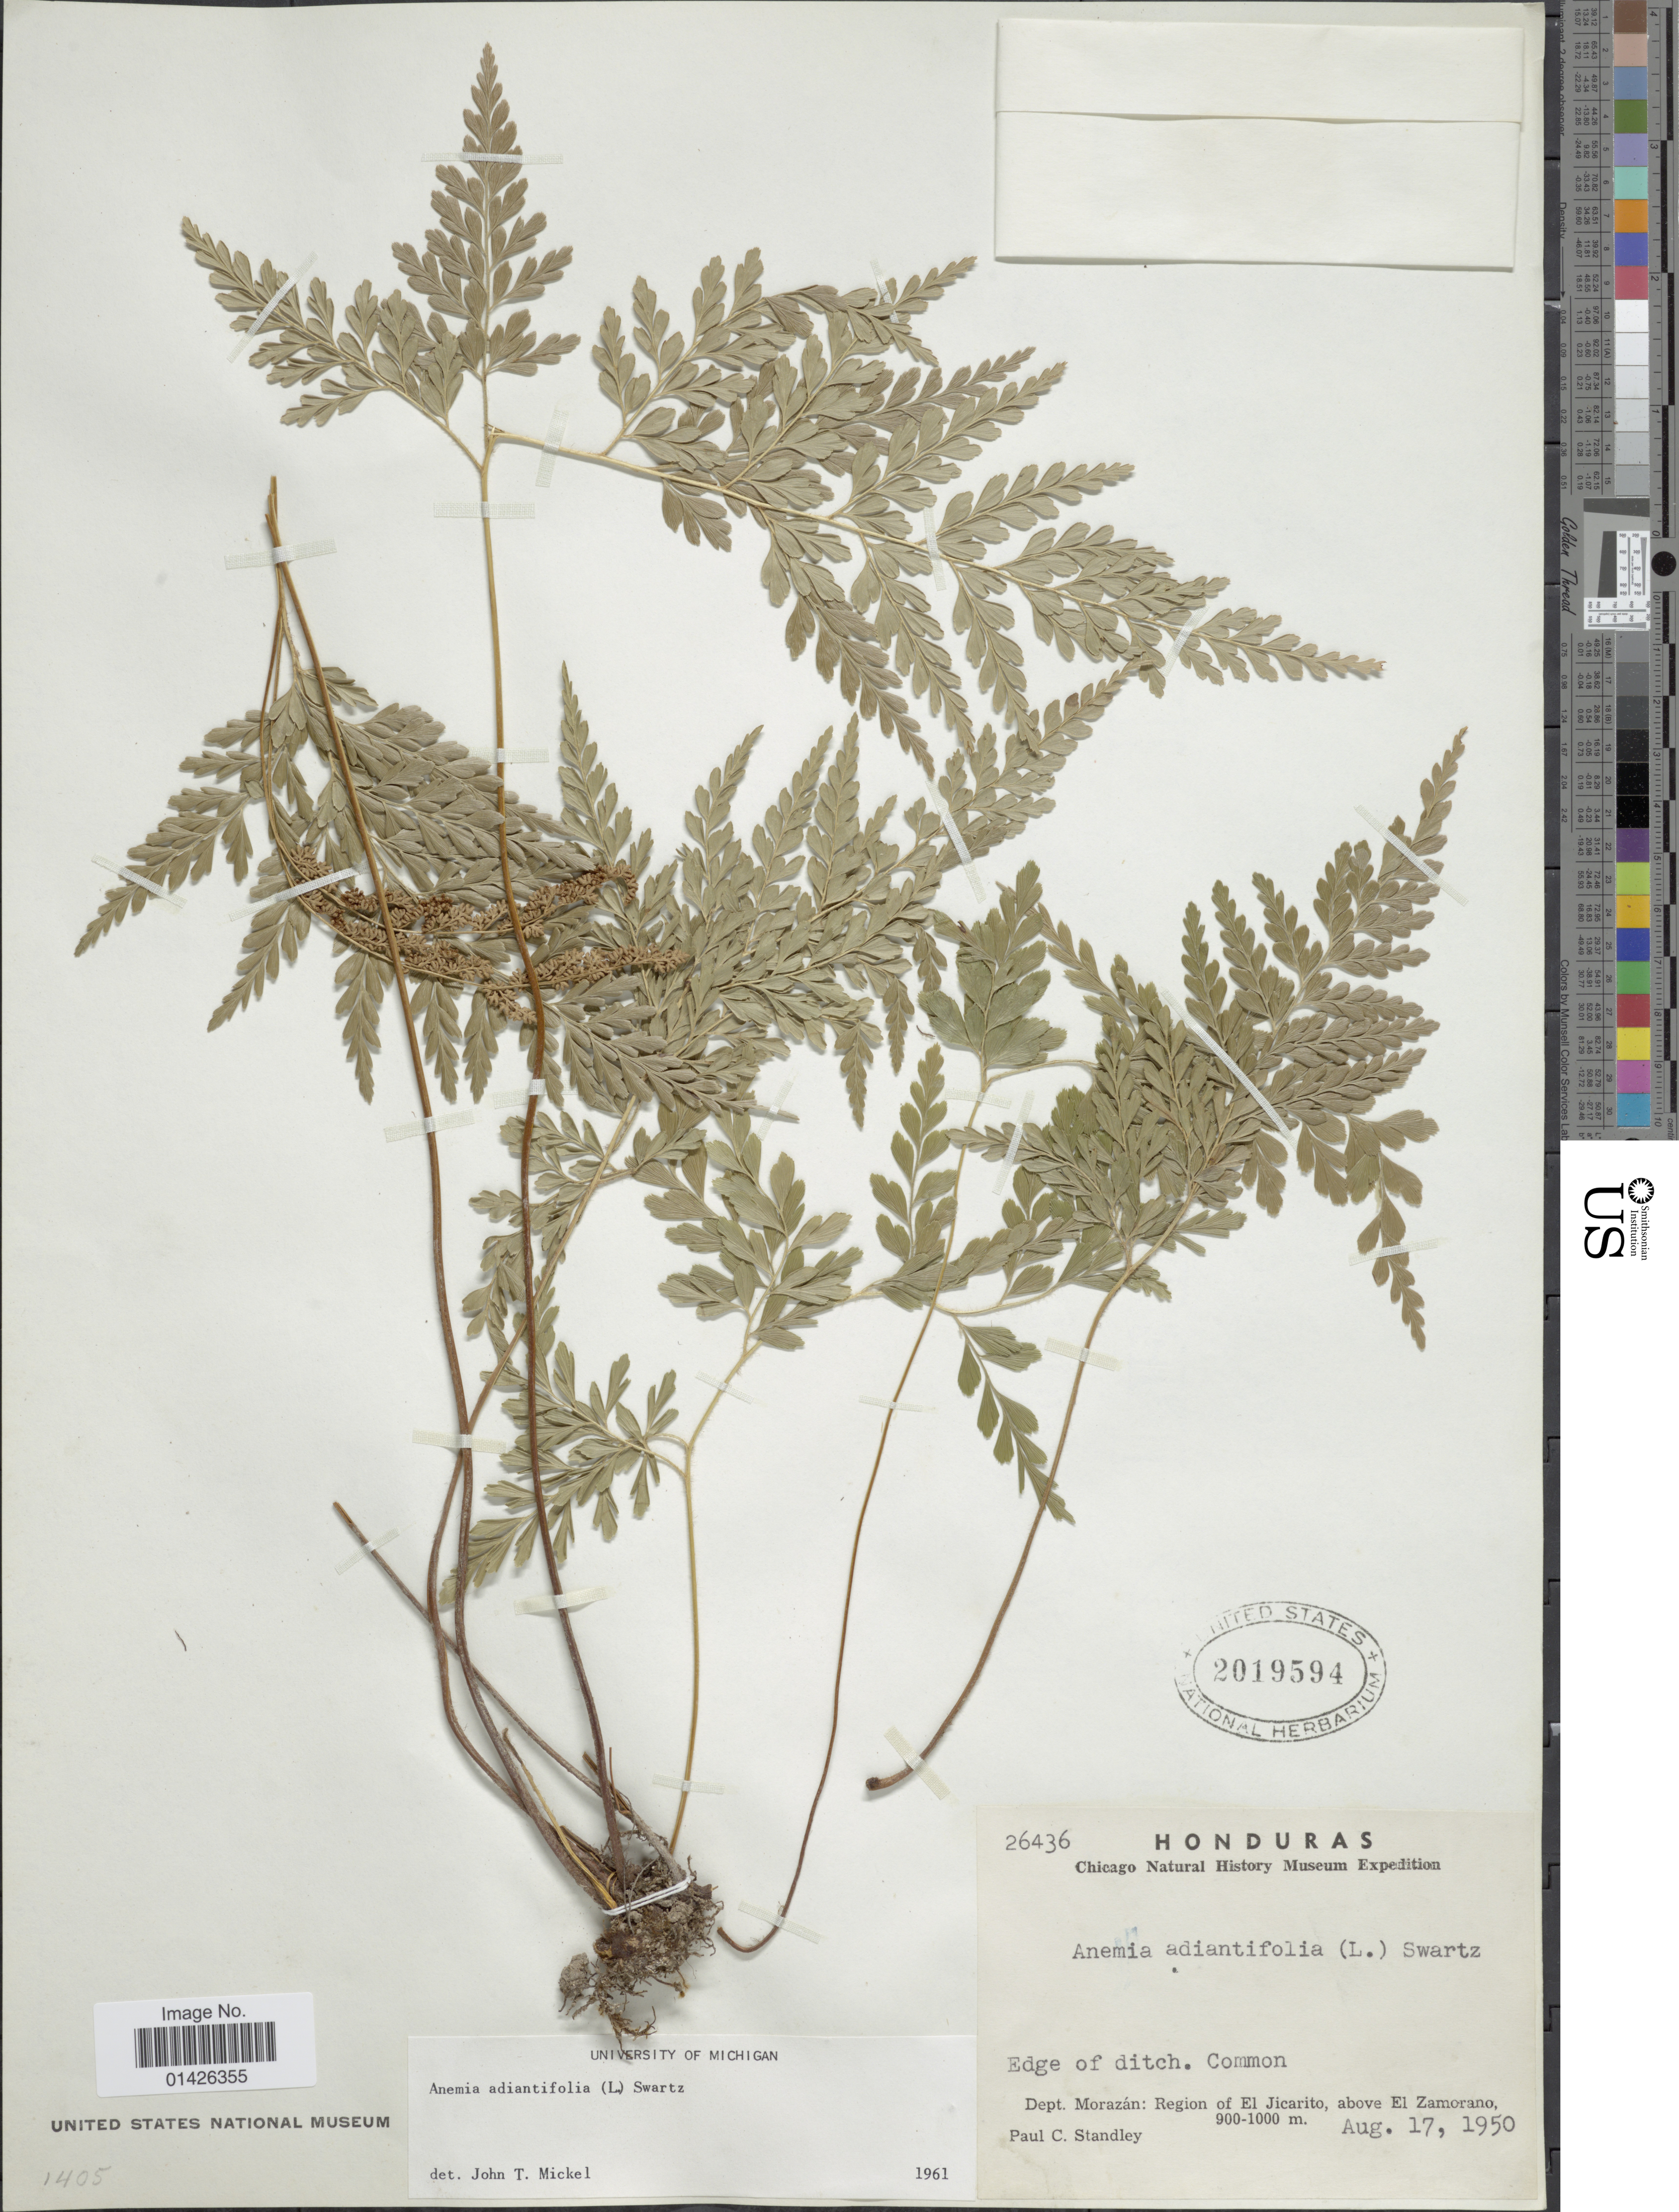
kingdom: Plantae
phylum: Tracheophyta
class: Polypodiopsida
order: Schizaeales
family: Anemiaceae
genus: Anemia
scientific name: Anemia adiantifolia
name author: (L.) Sw.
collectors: P. C. Standley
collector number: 26436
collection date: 1950-08-17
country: Honduras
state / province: Fco. Morazán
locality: Dept. Morazán: Region of Jicarito, above El Zamorano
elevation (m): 900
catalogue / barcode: US 2019594